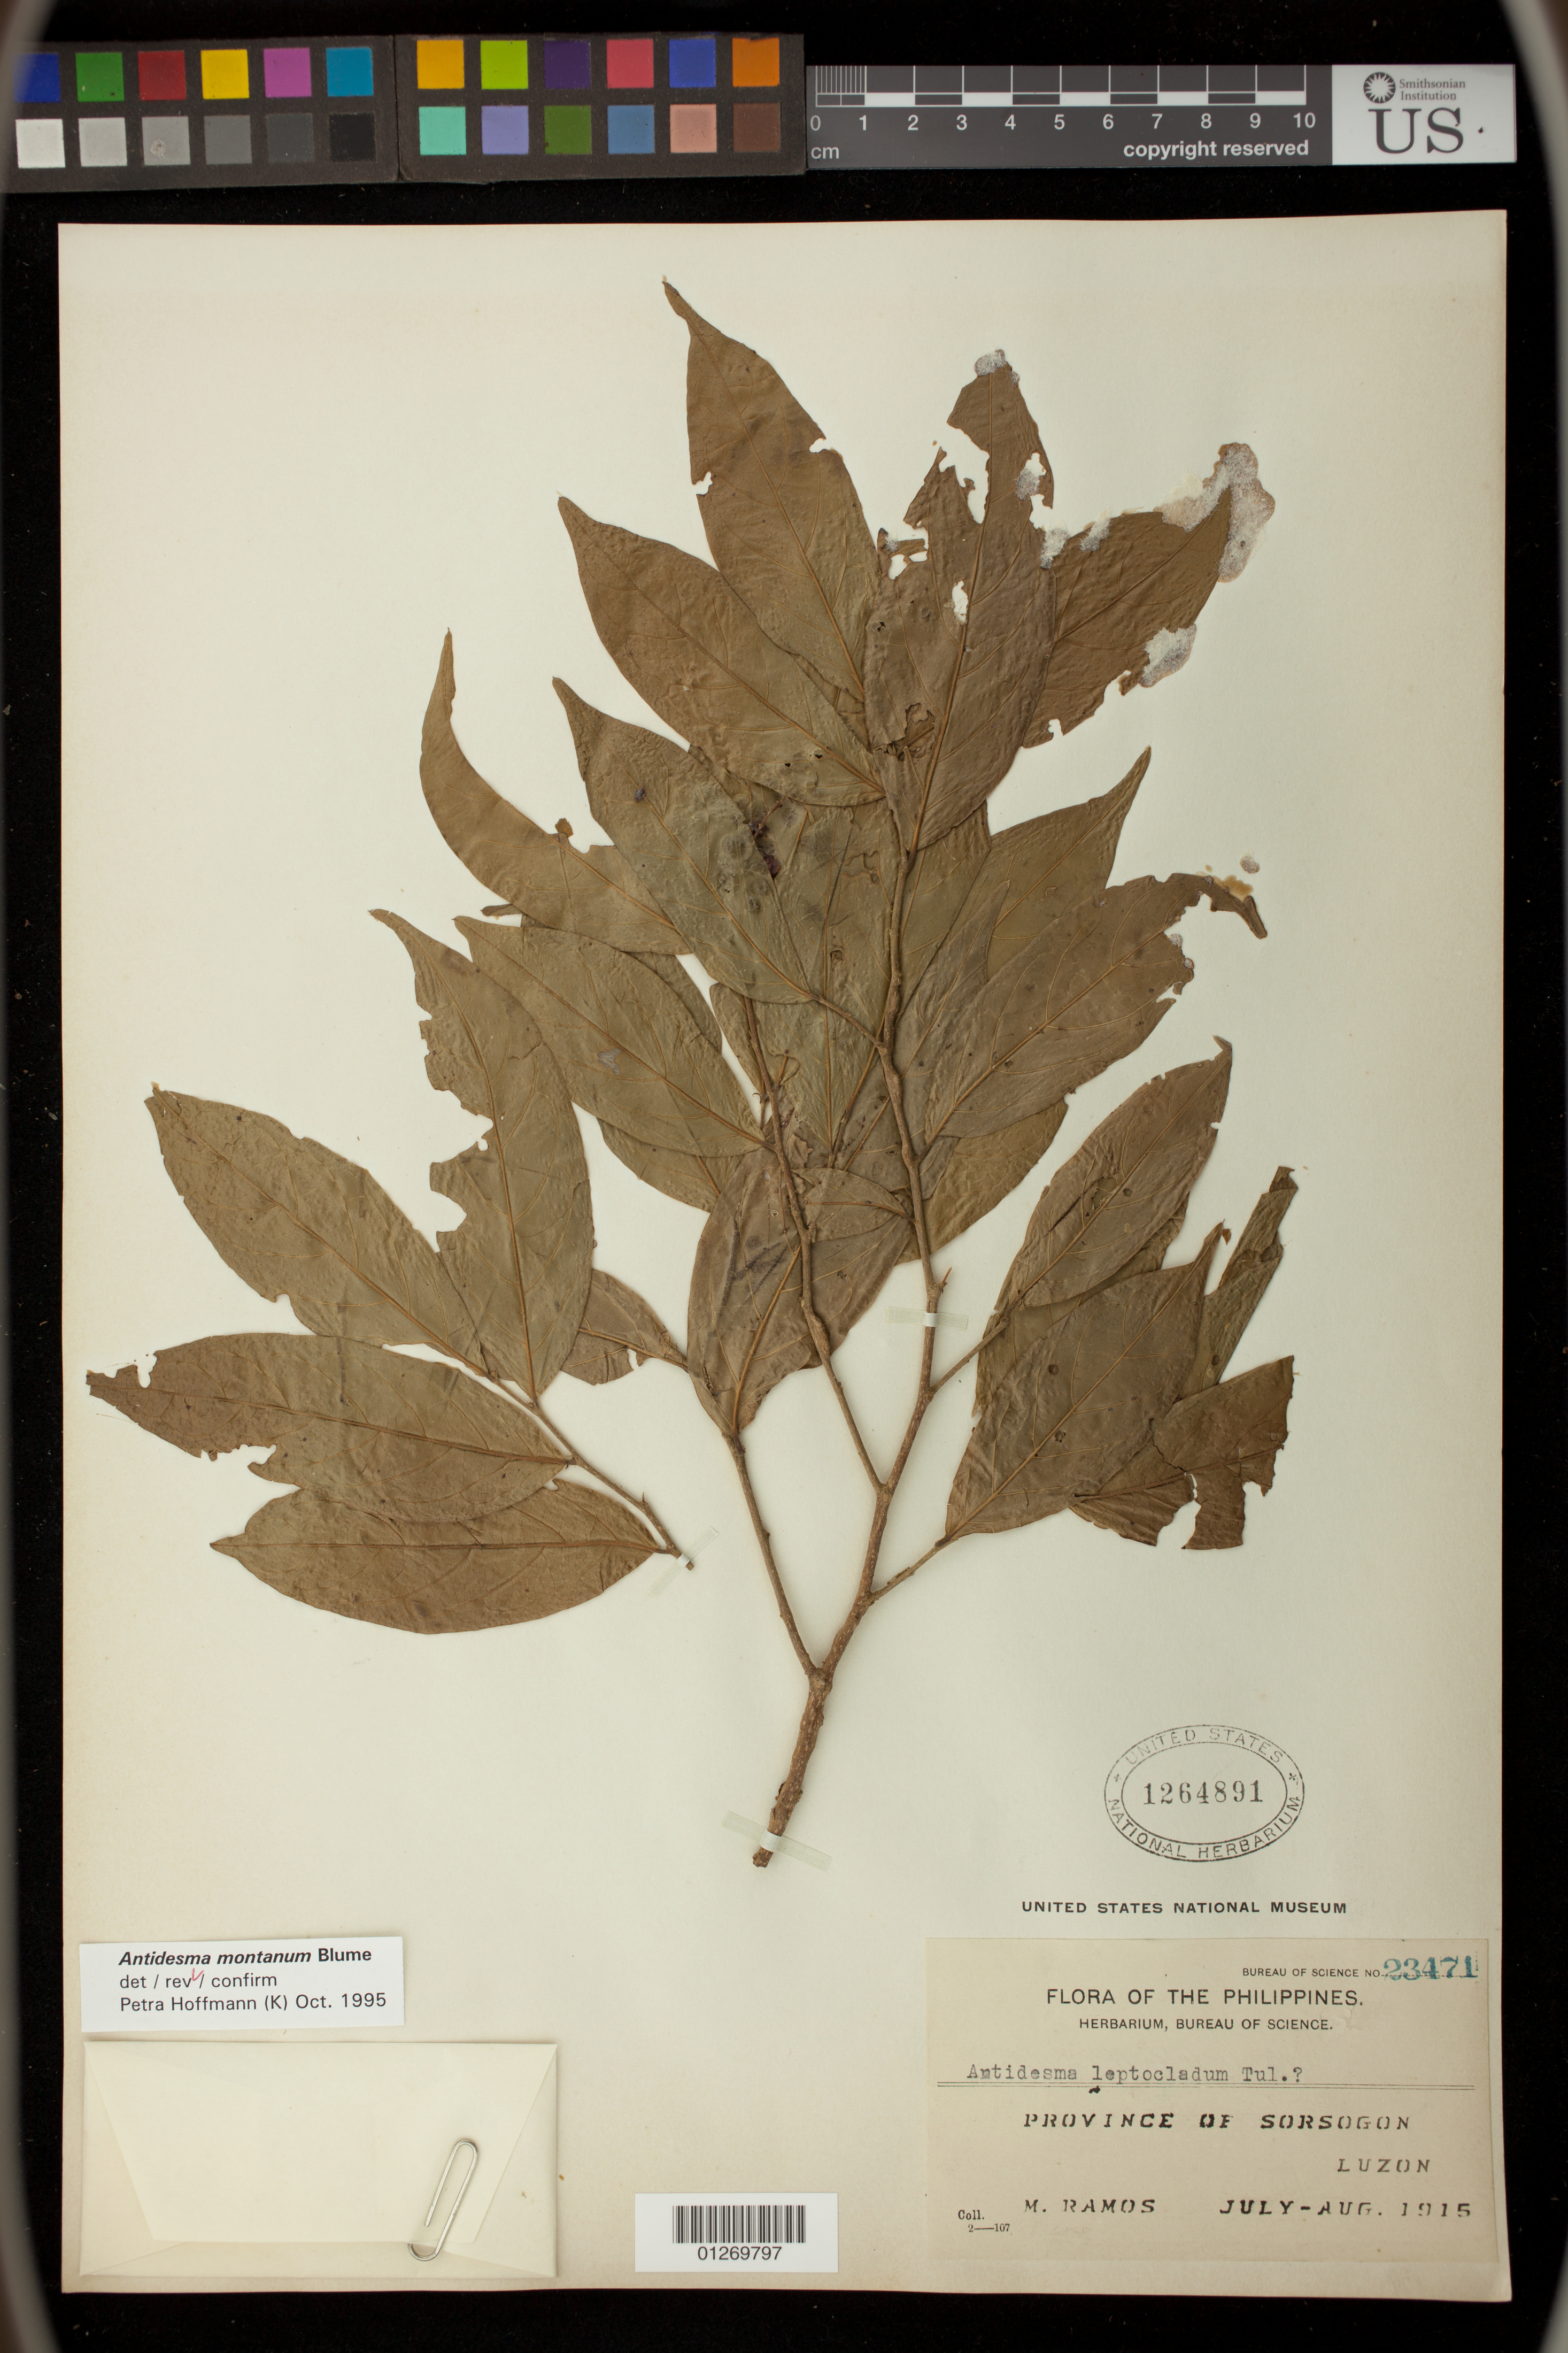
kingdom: Plantae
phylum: Tracheophyta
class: Magnoliopsida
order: Malpighiales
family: Phyllanthaceae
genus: Antidesma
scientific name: Antidesma montanum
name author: Blume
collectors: M. Ramos & M. Ramos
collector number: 23471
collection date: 1915-07/1915-08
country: Philippines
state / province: Bicol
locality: Province of Sorsogon, Luzon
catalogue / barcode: US 1264891